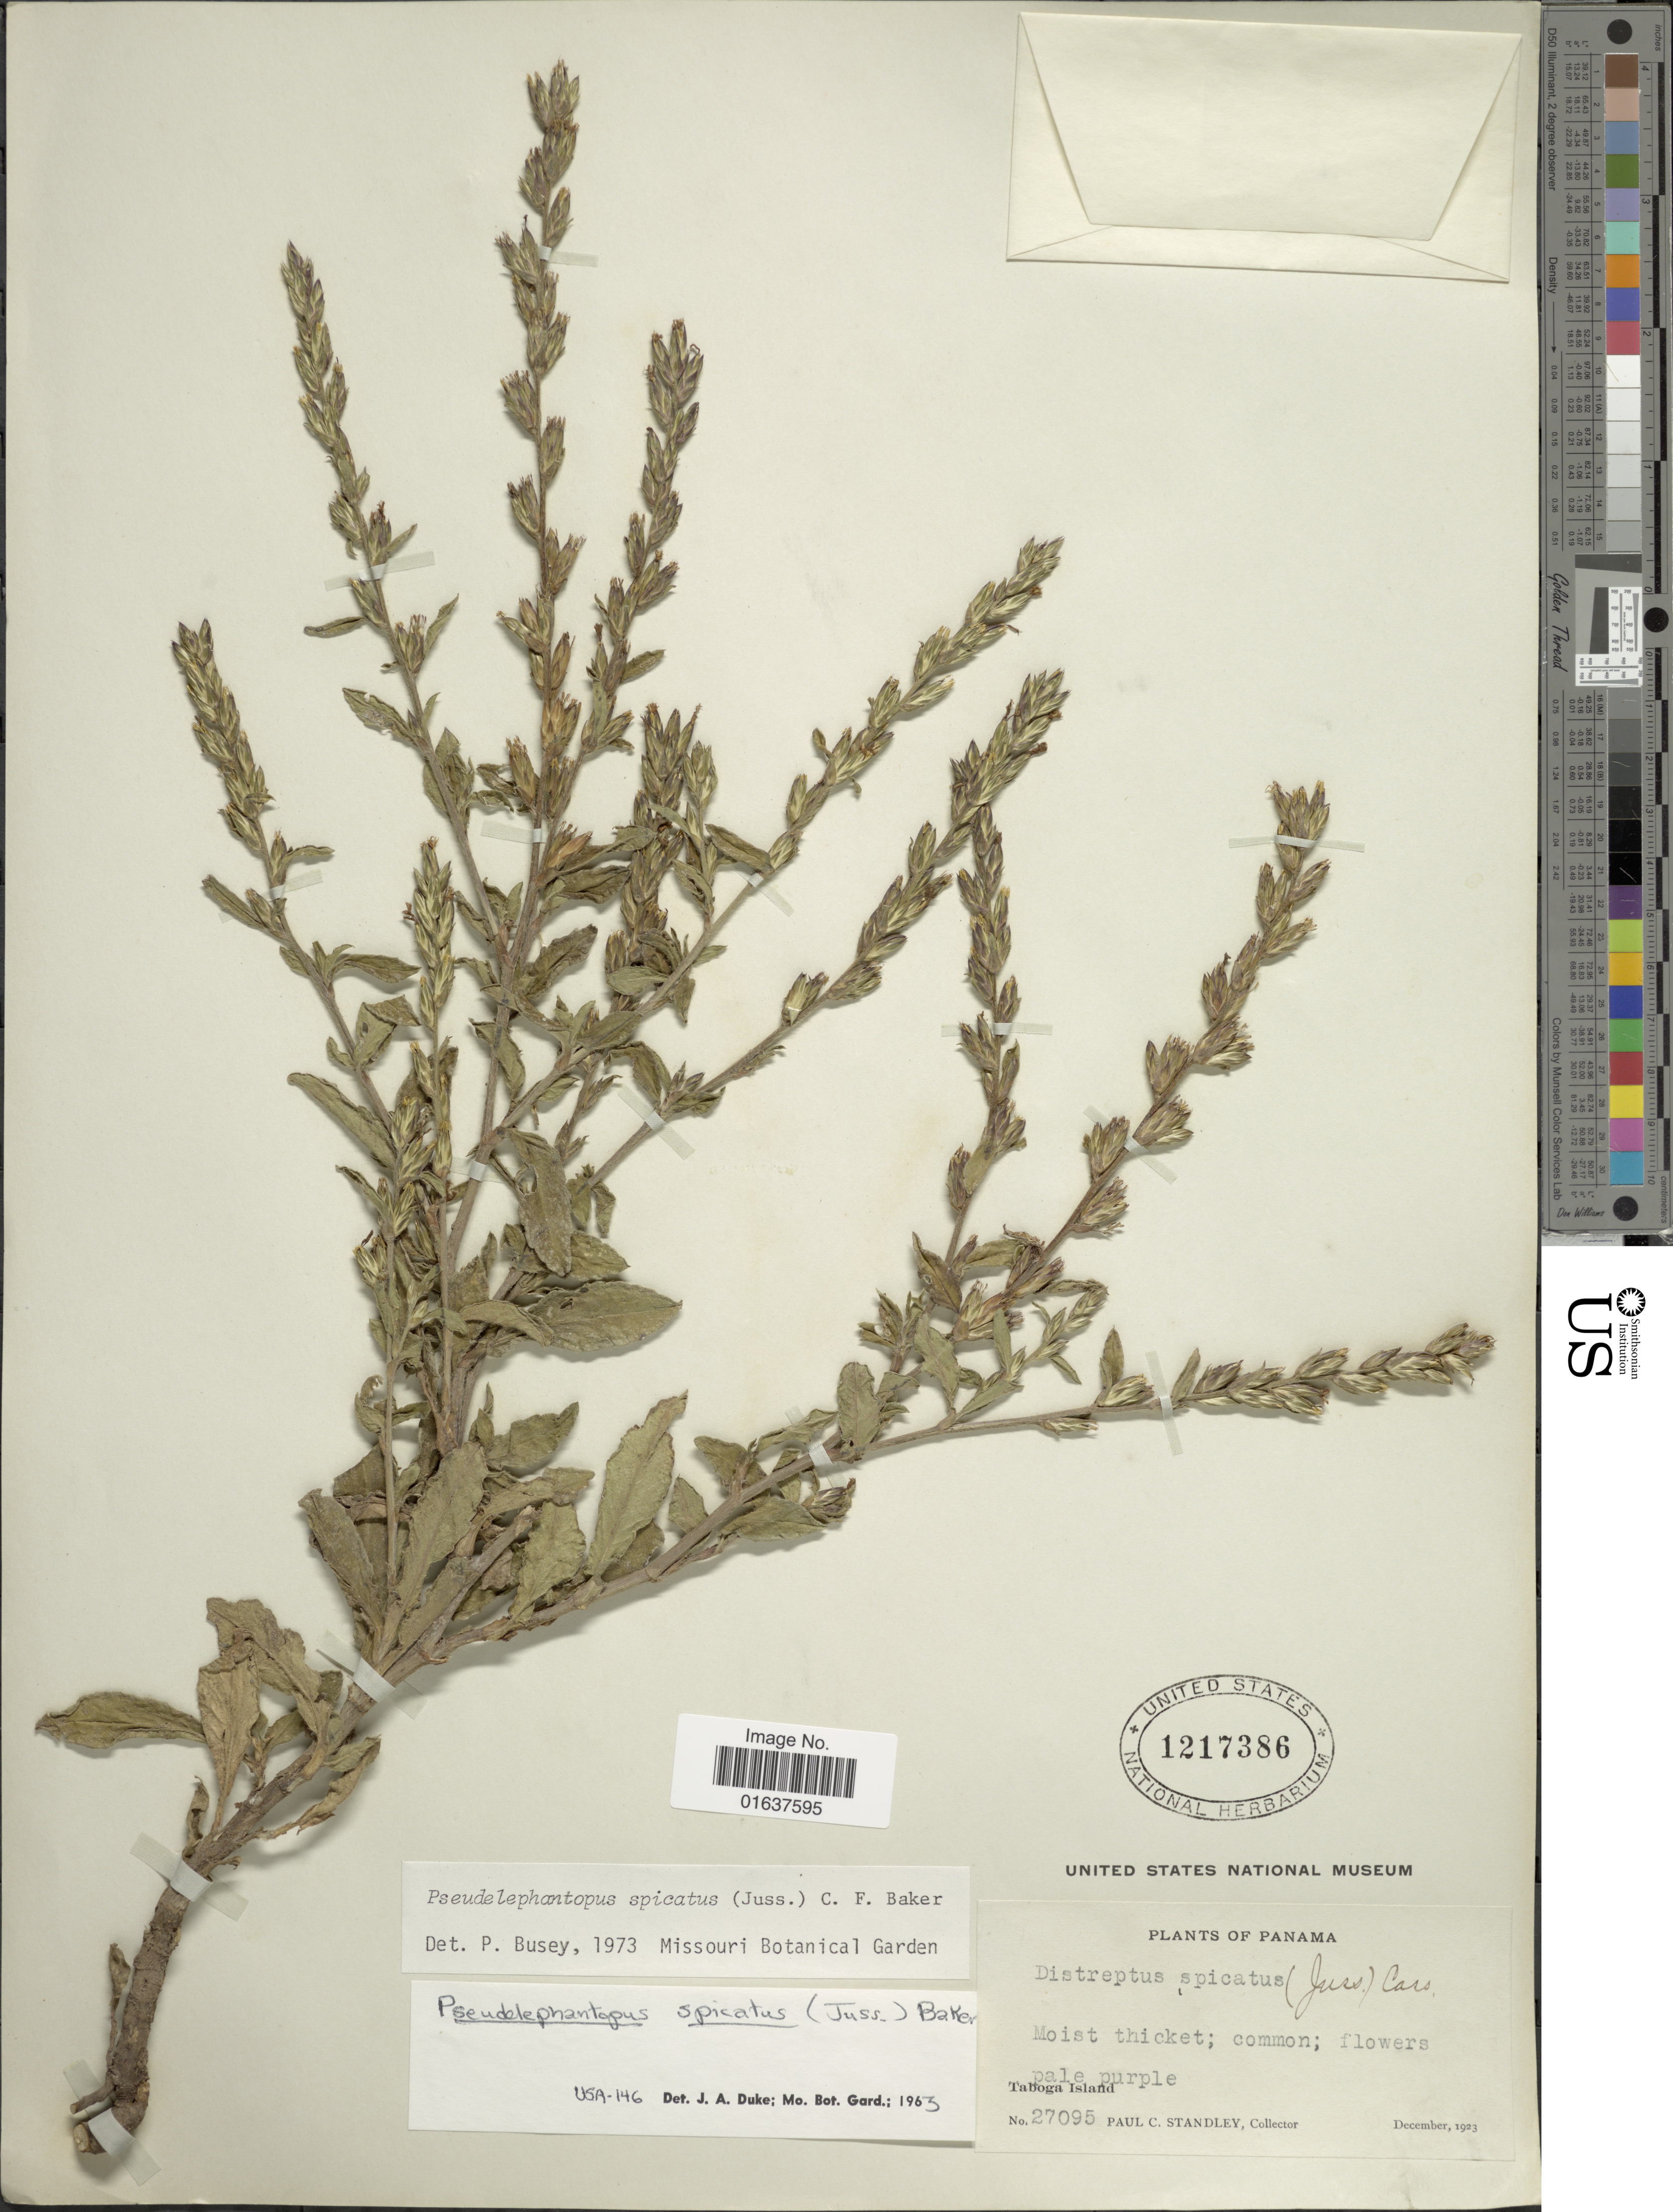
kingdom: Plantae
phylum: Tracheophyta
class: Magnoliopsida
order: Asterales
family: Asteraceae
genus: Pseudelephantopus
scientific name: Pseudelephantopus spicatus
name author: (Juss. ex Aubl.) C.F. Baker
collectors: P. C. Standley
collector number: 27095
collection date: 1923-12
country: Panama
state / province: Panamá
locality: Taboga Island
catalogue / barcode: US 1217386